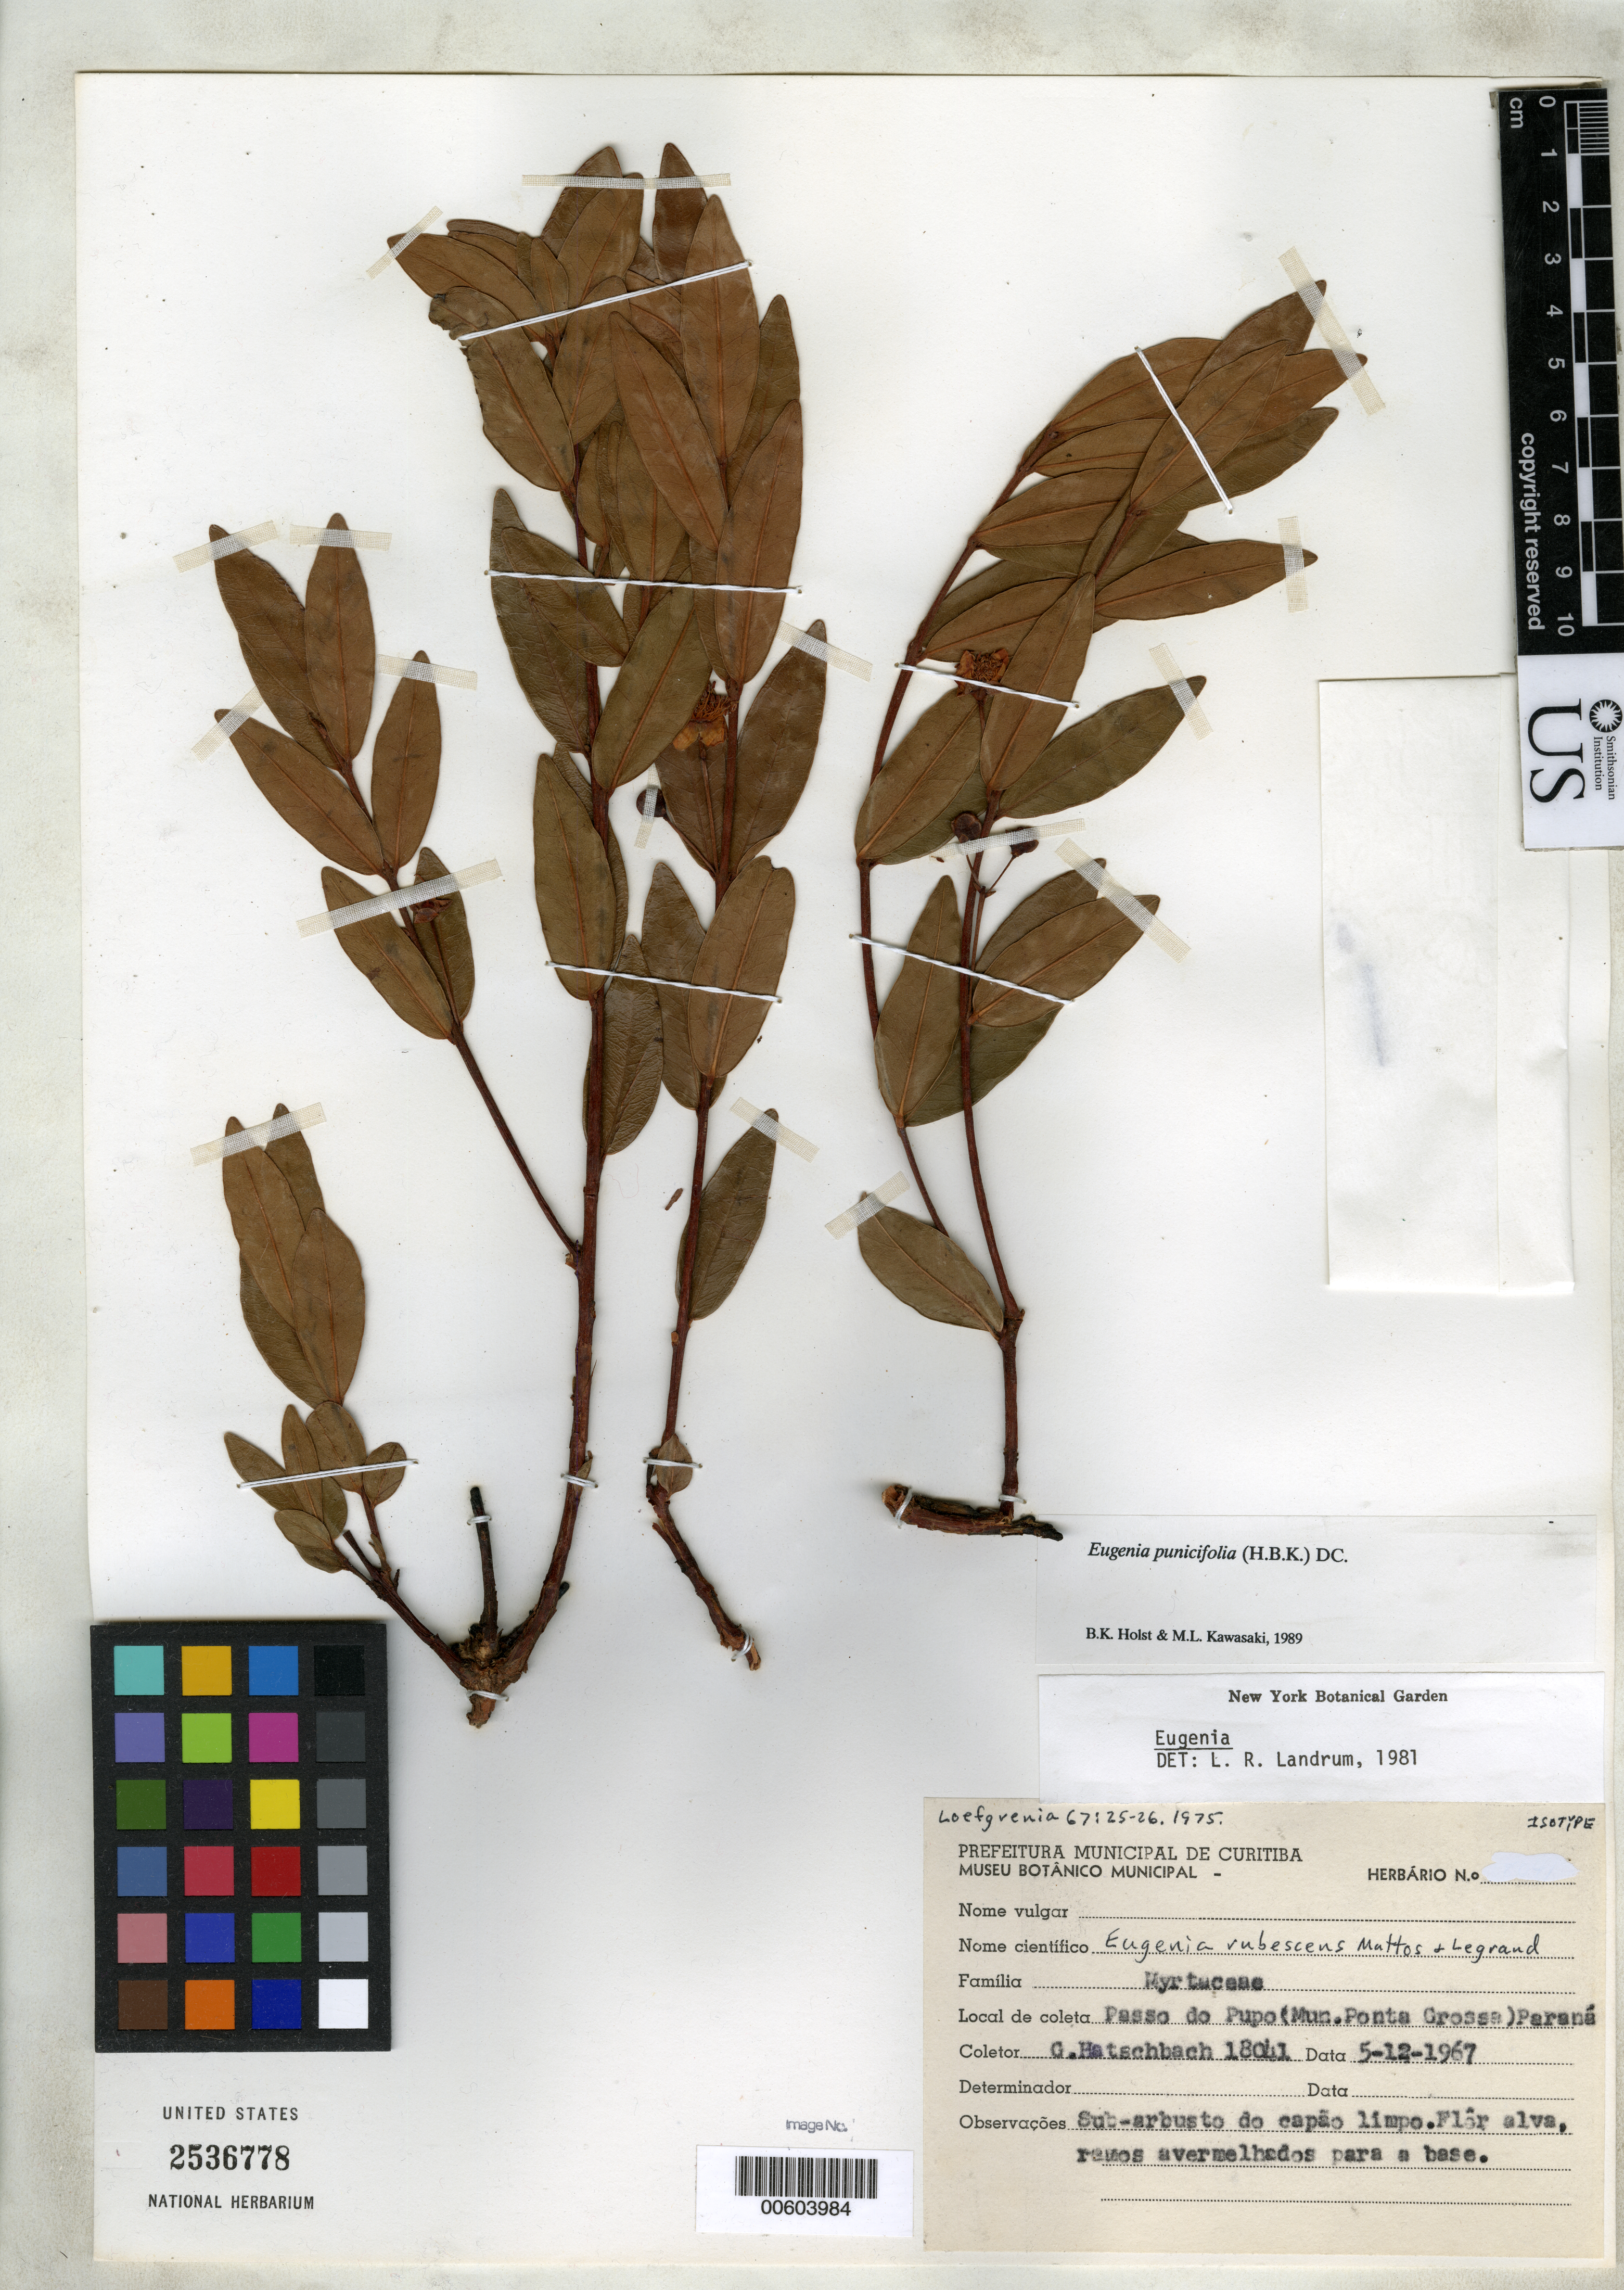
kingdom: Plantae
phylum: Tracheophyta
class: Magnoliopsida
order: Myrtales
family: Myrtaceae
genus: Eugenia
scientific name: Eugenia rubescens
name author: Mattos & D. Legrand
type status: Isotype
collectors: G. Hatschbach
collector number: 18041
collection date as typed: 05 Dec 1967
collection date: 1967-12-05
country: Brazil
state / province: Paraná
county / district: Ponta Grossa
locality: Passo do Pupo.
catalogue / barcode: US 2536778